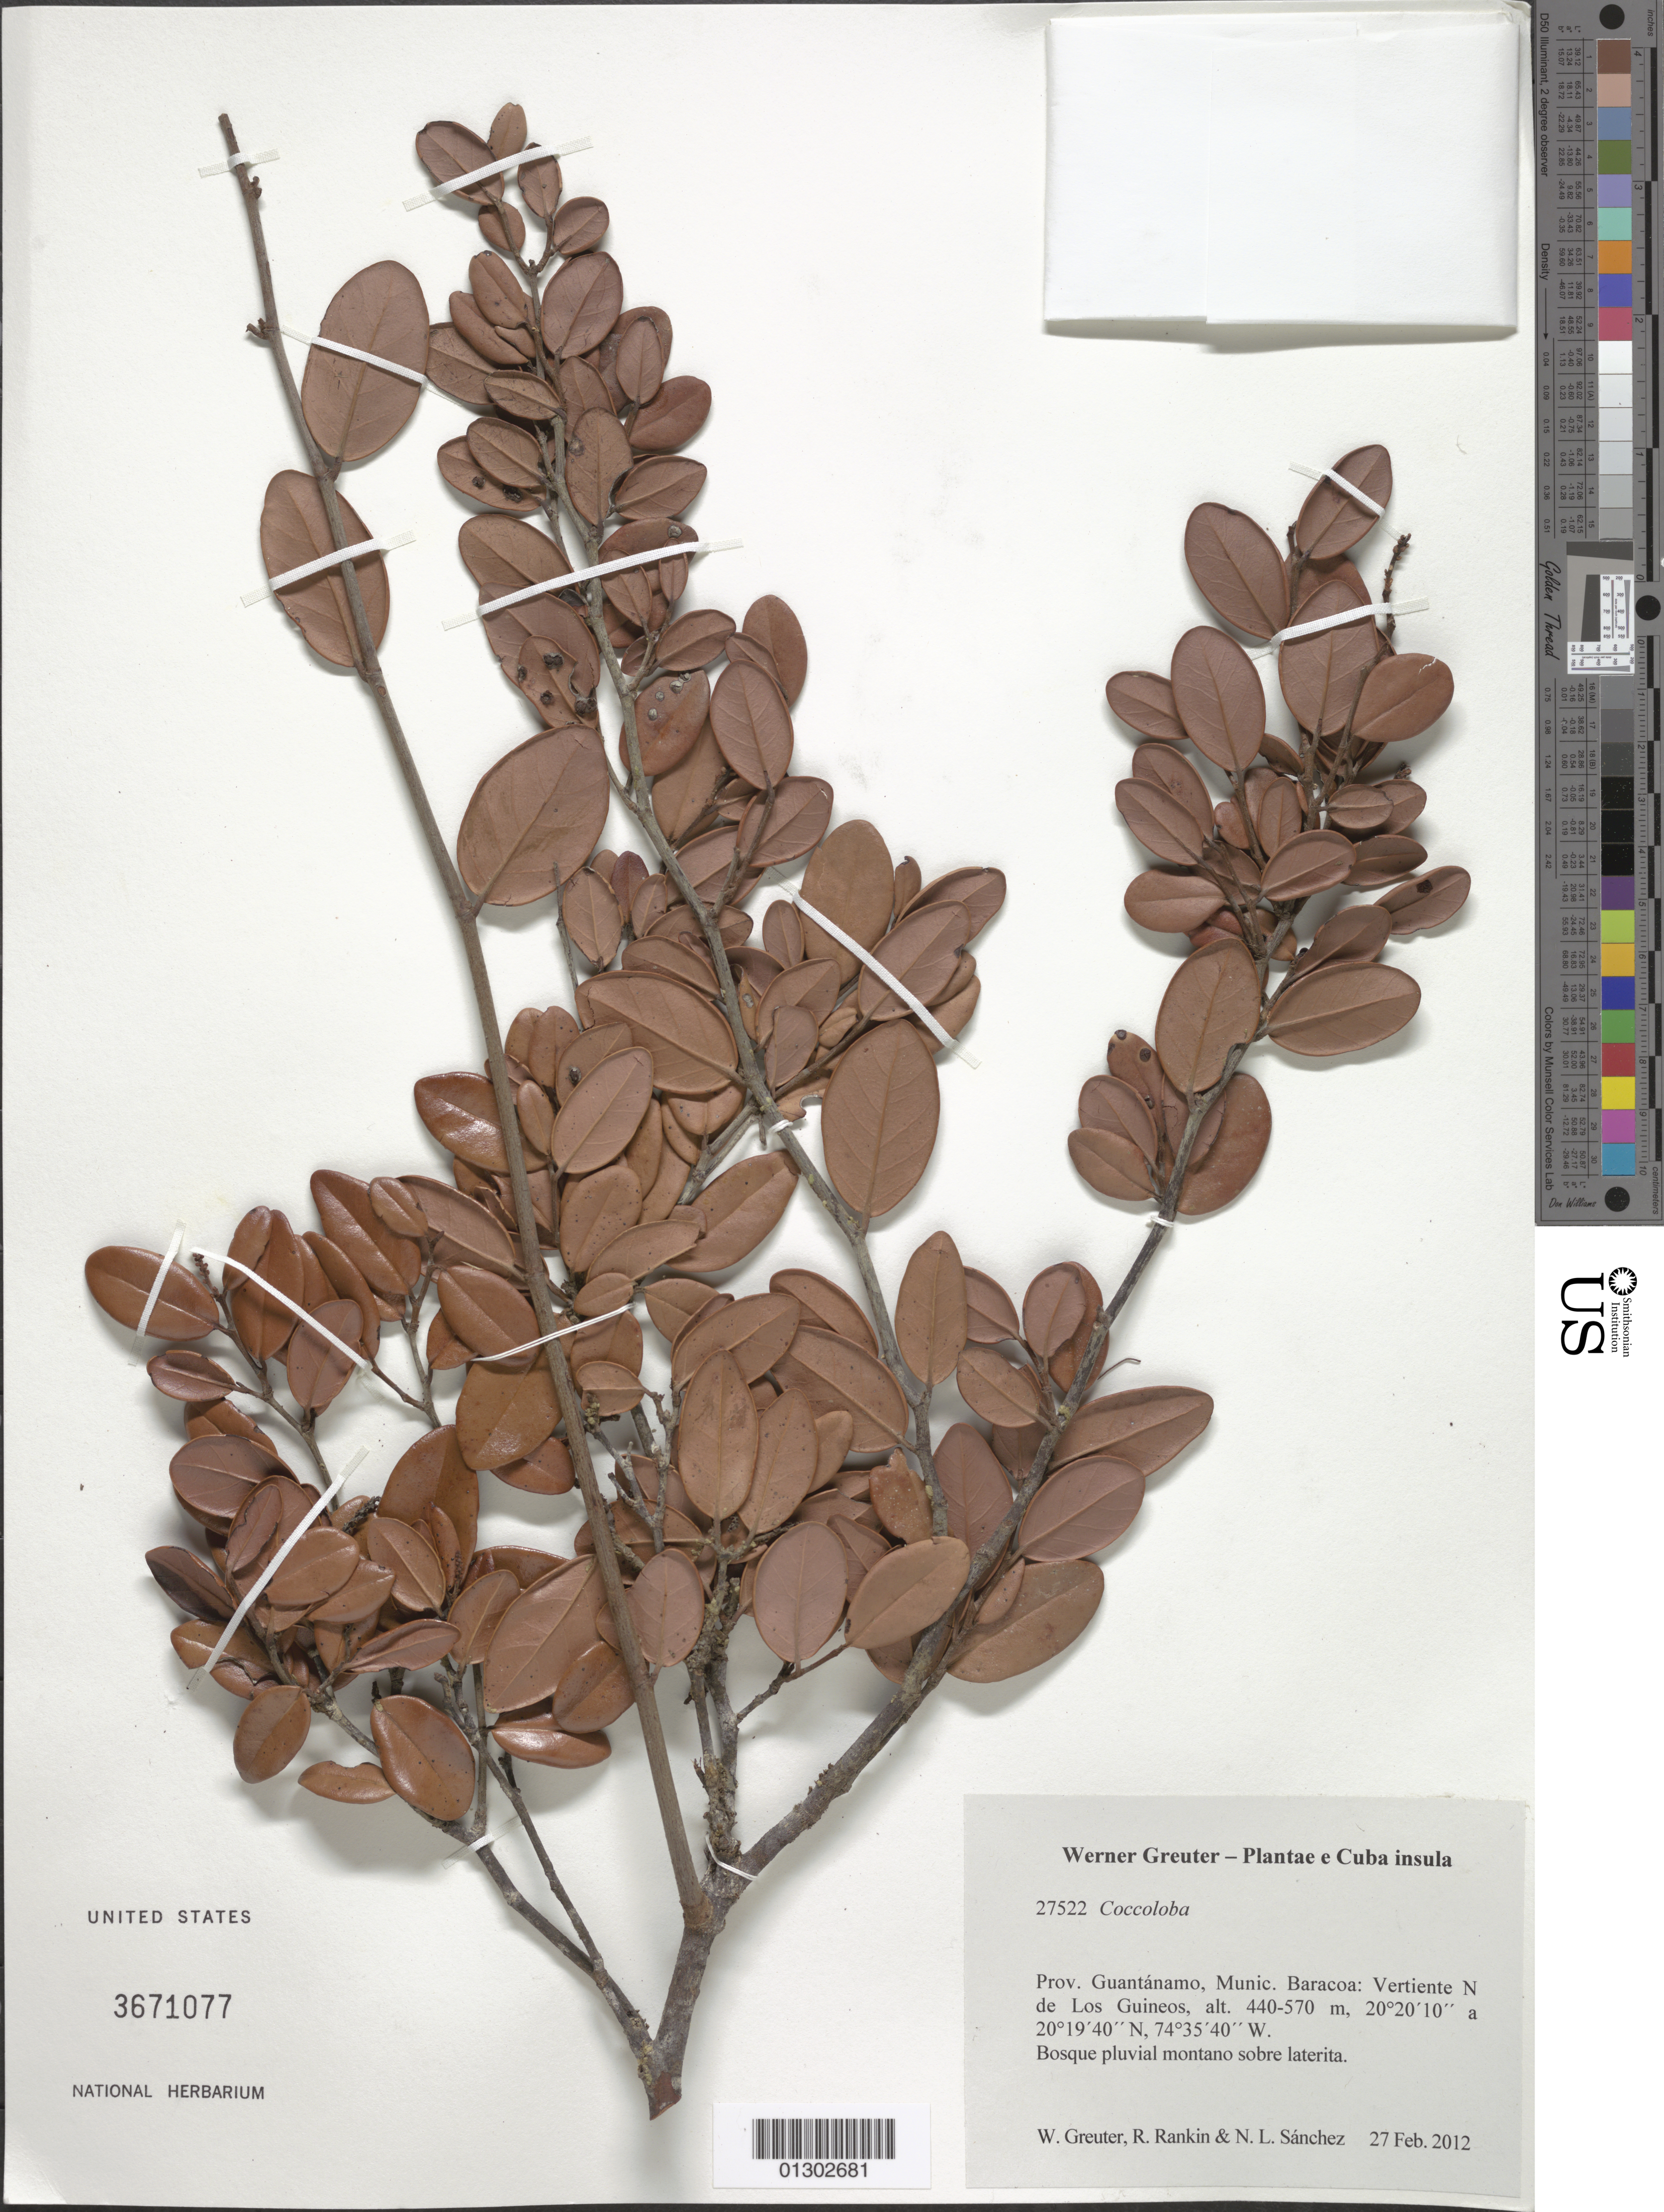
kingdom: Plantae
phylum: Tracheophyta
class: Magnoliopsida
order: Caryophyllales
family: Polygonaceae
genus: Coccoloba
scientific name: Coccoloba sp.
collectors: W. R. Greuter, R. Rankin Rodriguez & N. Sanchez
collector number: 27522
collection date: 2012-02-27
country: Cuba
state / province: Guantanamo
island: Cuba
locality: Munic. Baracoa; vertiente N de Los Guineos.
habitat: Bosque pluvial montano sobre laterita.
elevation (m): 440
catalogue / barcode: US 3671077